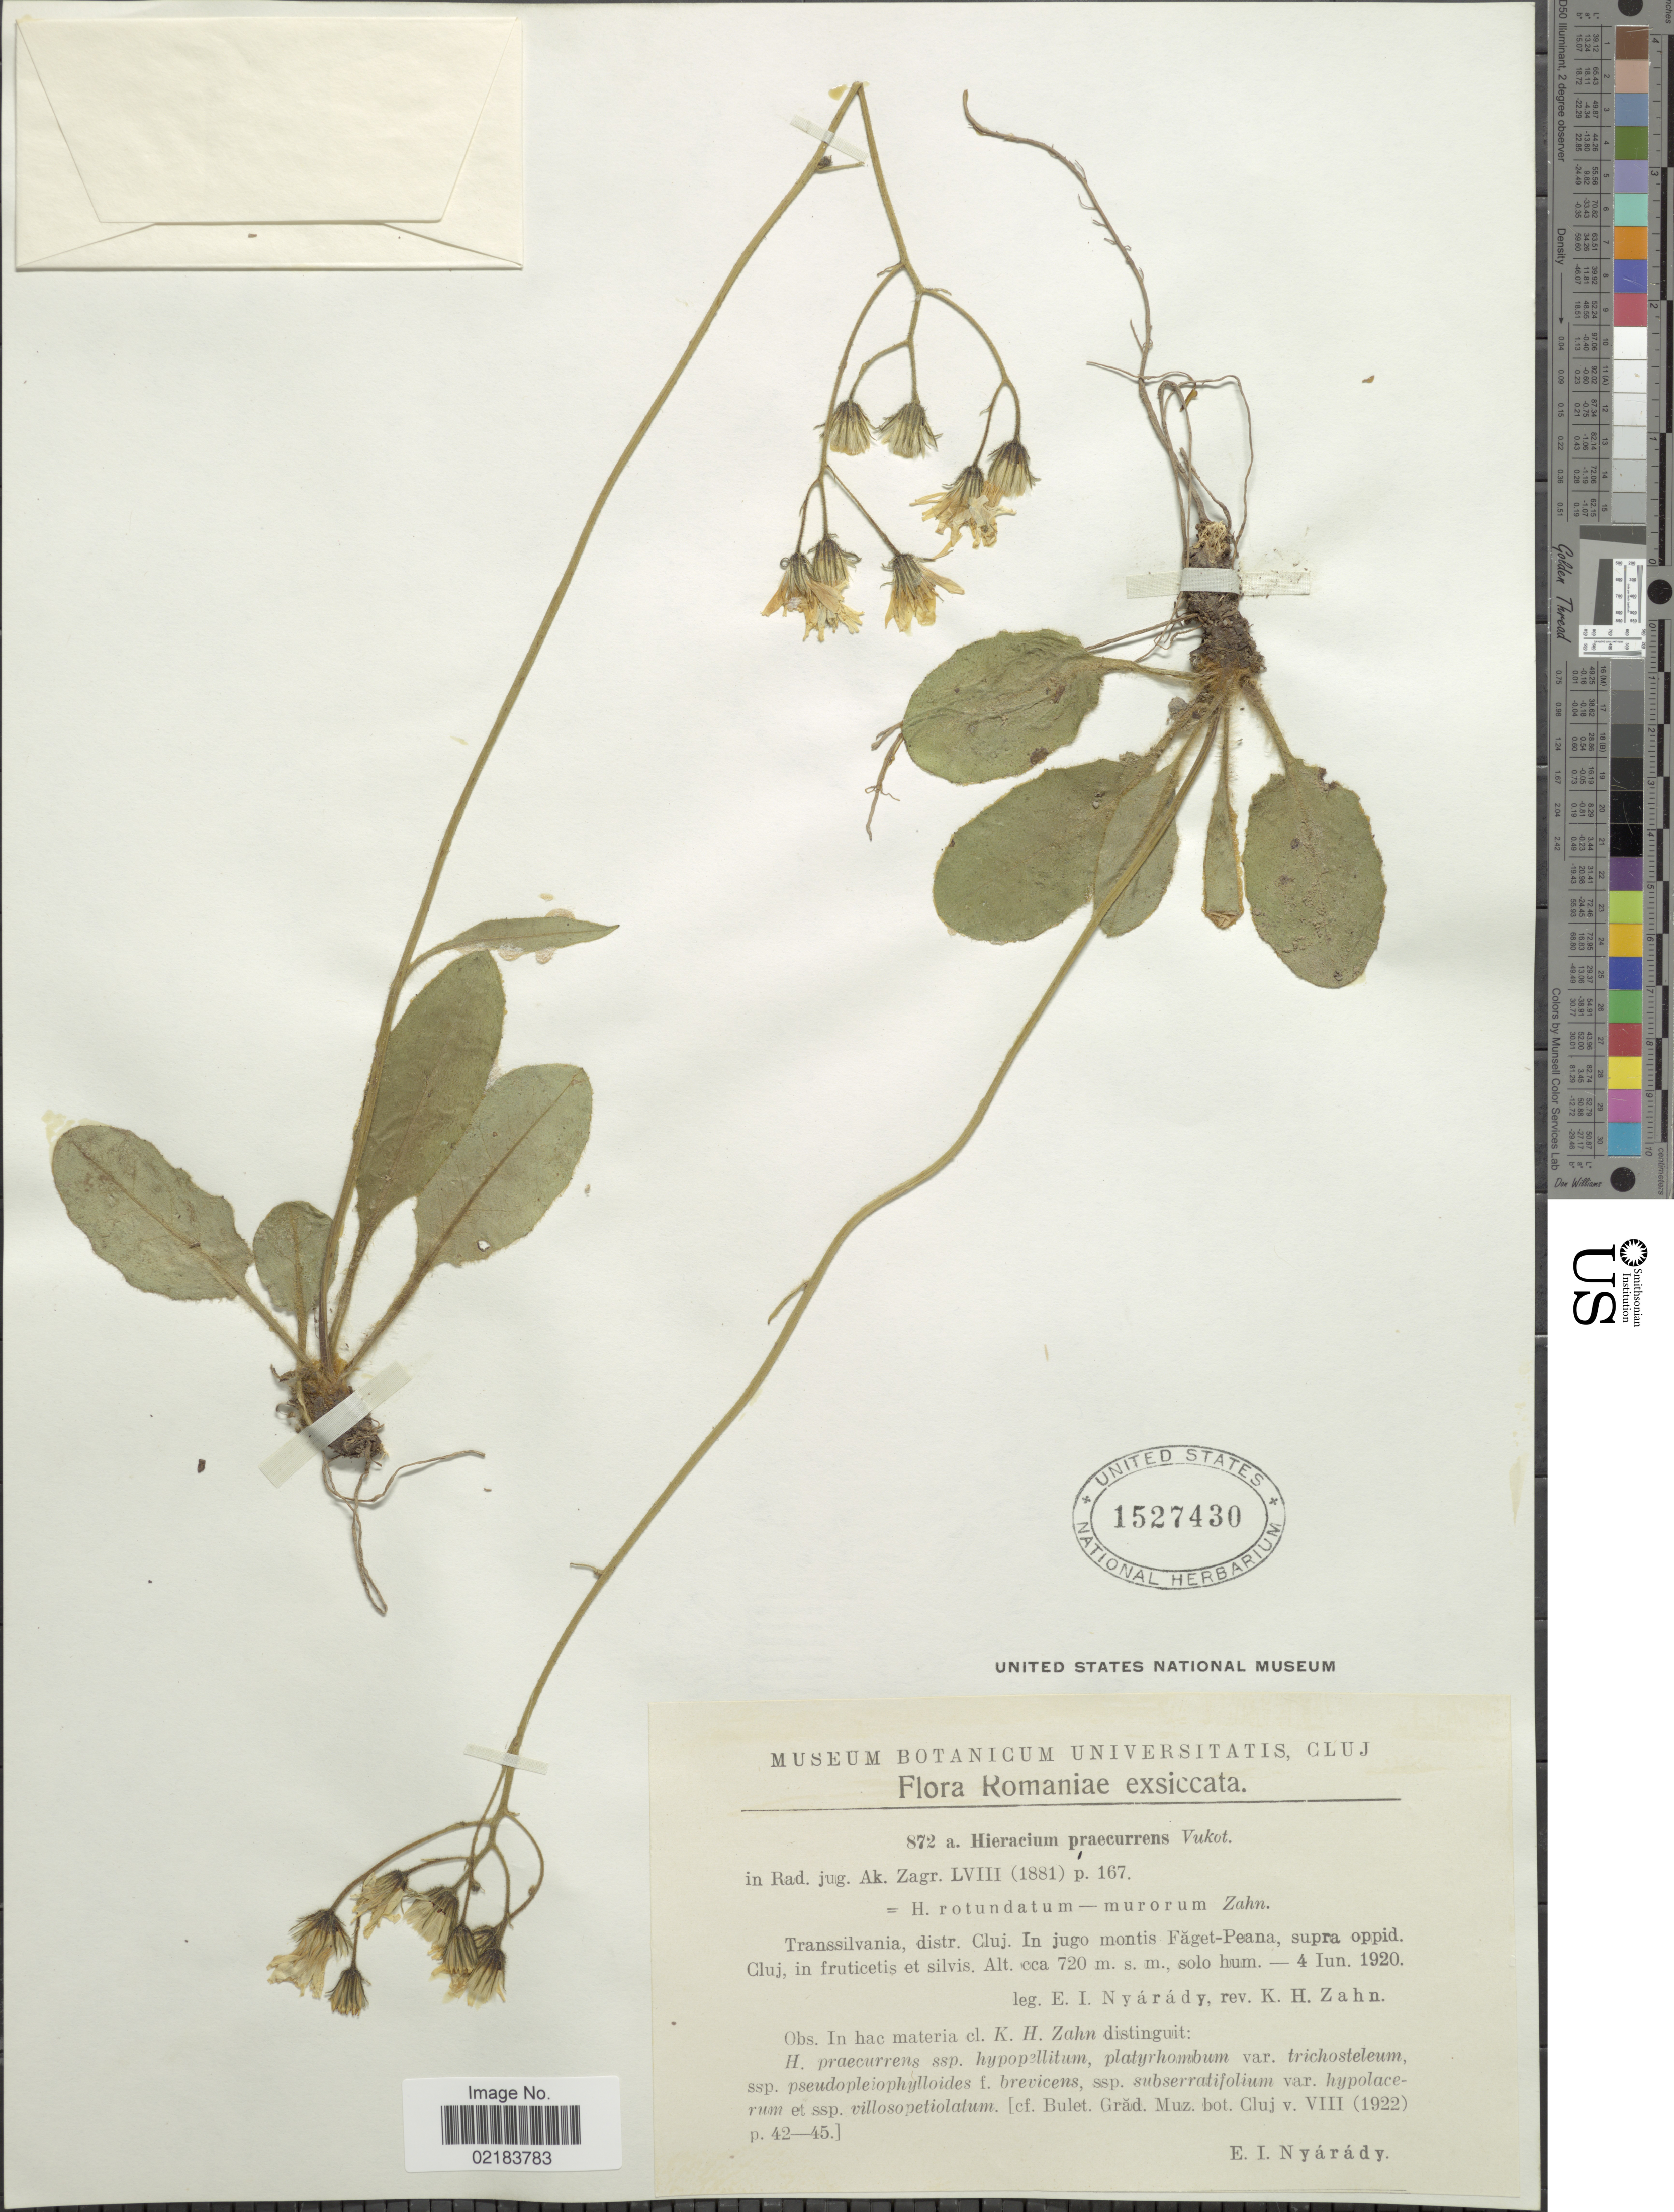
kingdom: Plantae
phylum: Tracheophyta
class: Magnoliopsida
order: Asterales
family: Asteraceae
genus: Hieracium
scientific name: Hieracium praecurrens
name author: Vuk.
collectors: E. Nyárády & K. Zahn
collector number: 872a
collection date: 1920-06-04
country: Romania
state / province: Cluj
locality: Transsilvania, distr. Cluj. In jugo montis Faget-Peana, supra oppid. Cluj, in fruticetis et silvis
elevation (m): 720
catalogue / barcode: US 1527430